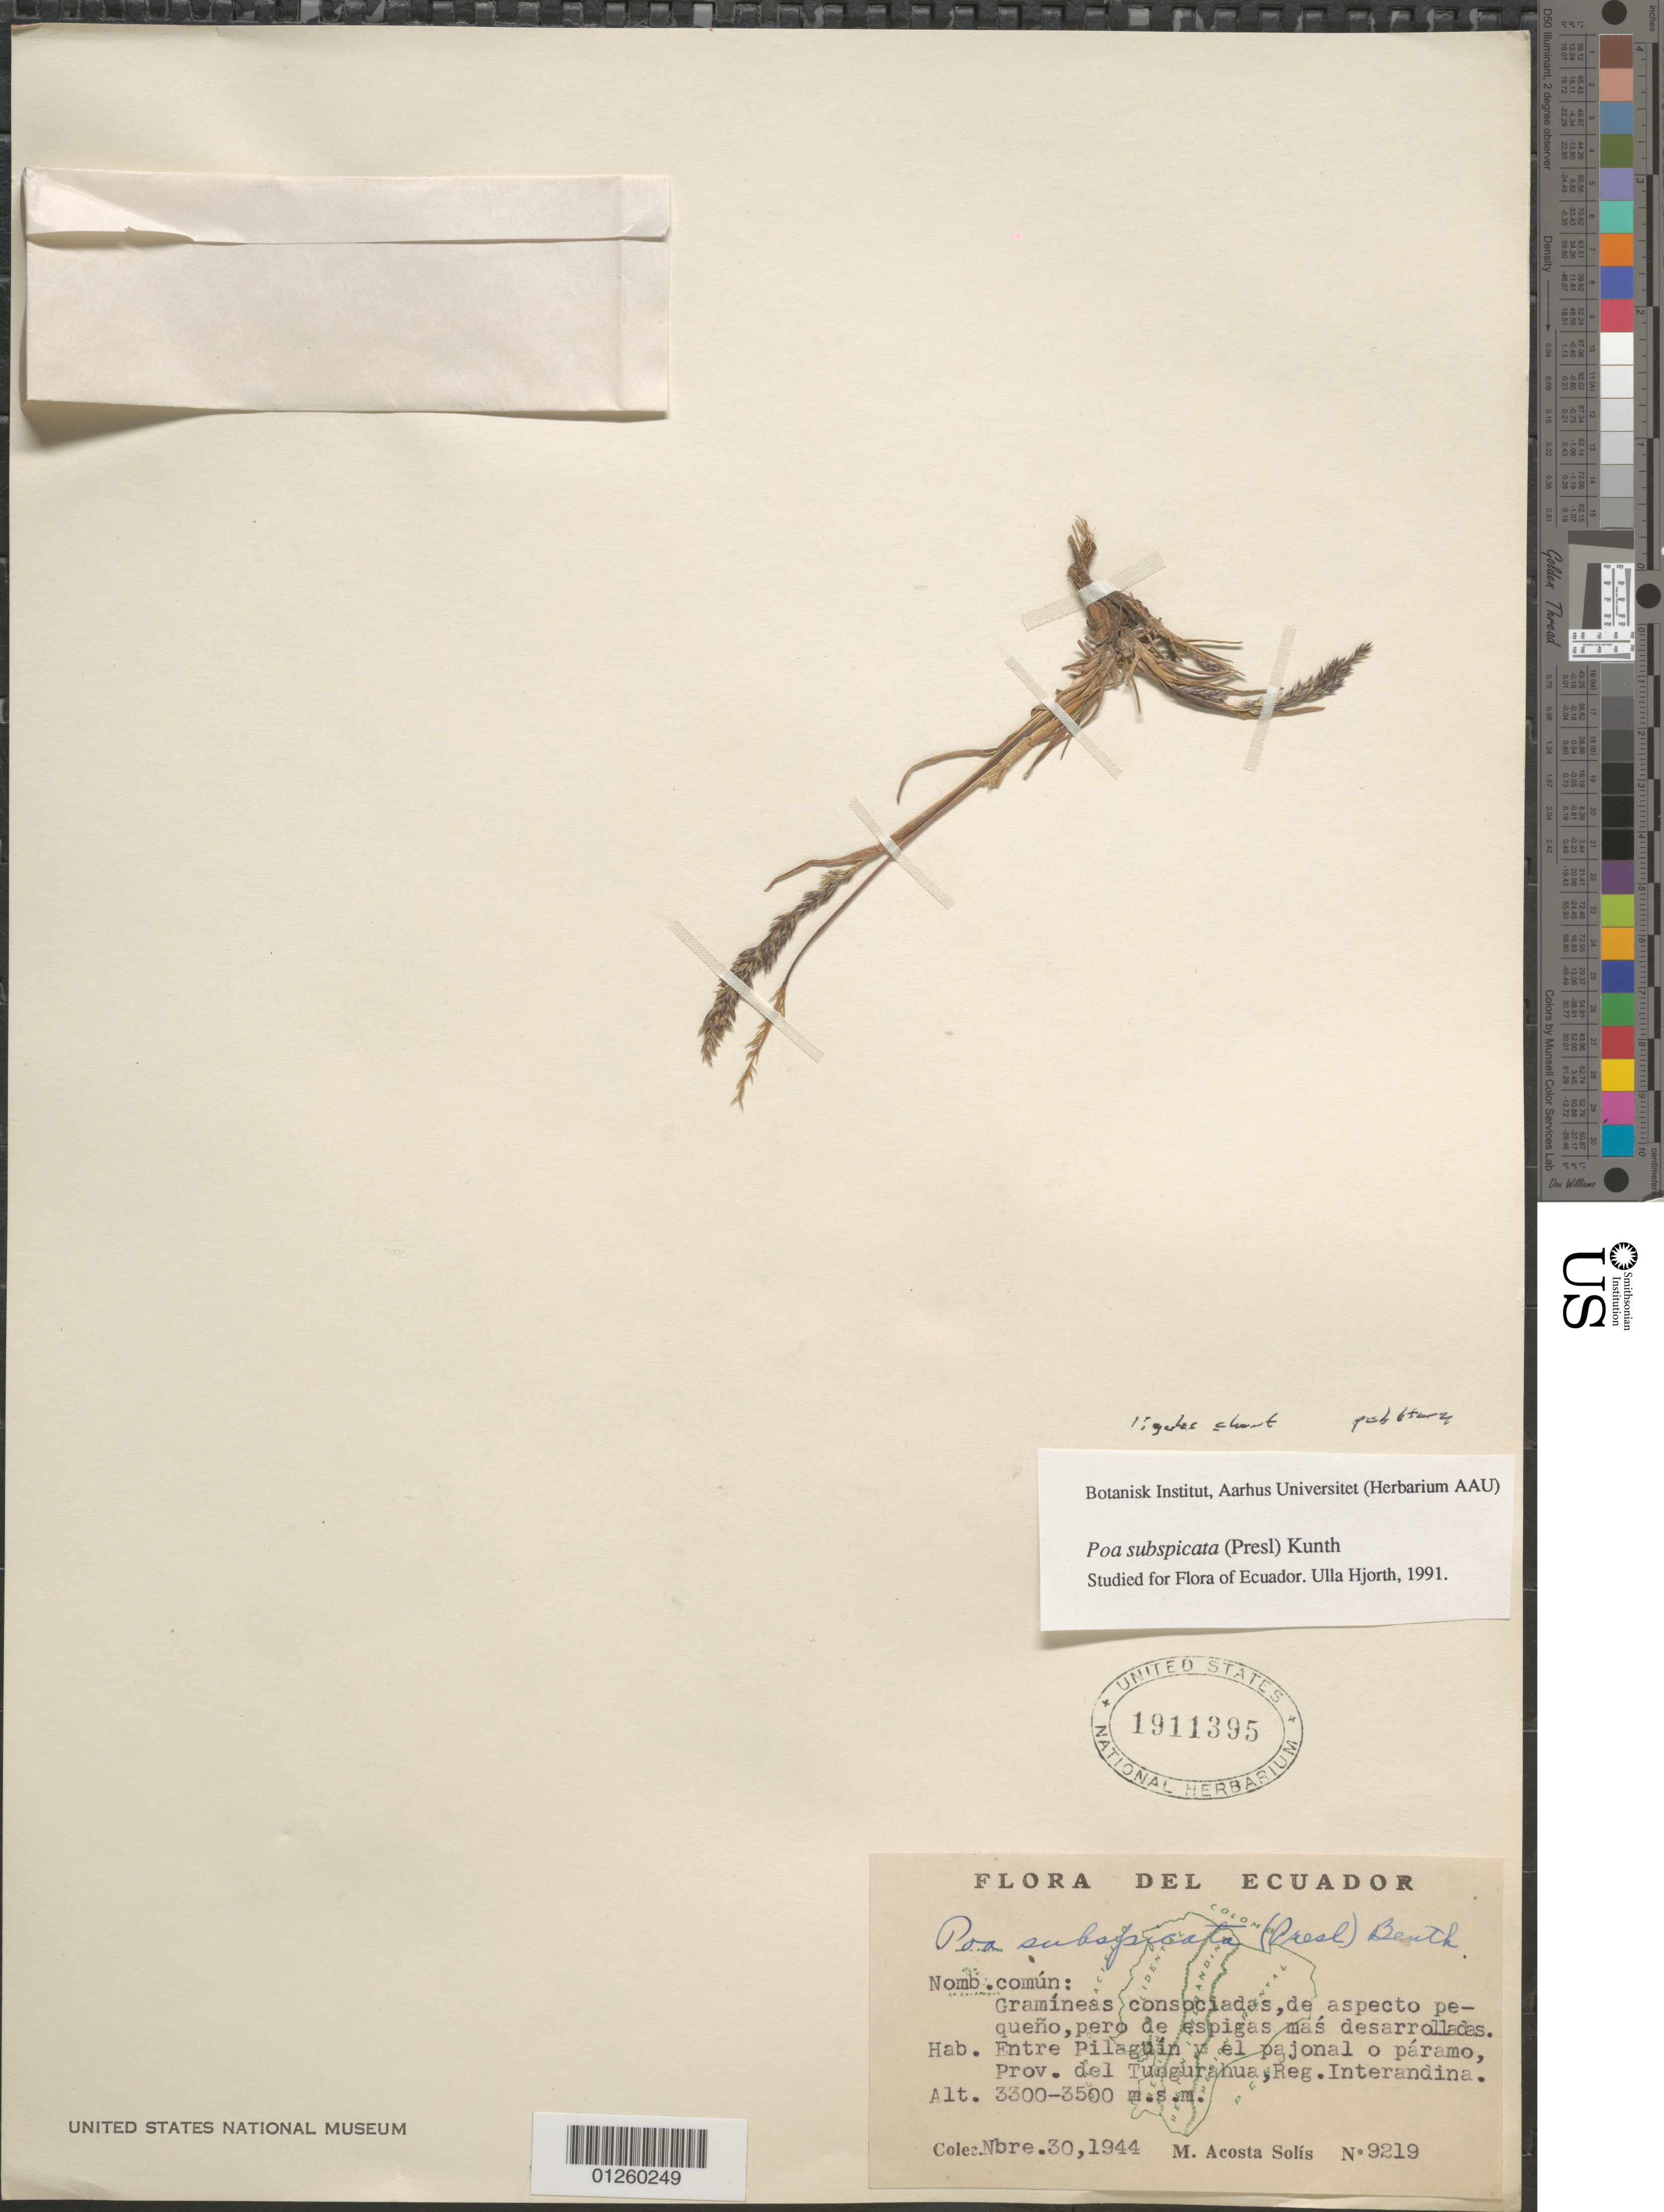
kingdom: Plantae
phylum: Tracheophyta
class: Liliopsida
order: Poales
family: Poaceae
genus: Poa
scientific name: Poa subspicata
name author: (J. Presl) Kunth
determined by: Soreng, Robert J., Research Associate (BOT), Smithsonian Institution - National Museum of Natural History (UNITED STATES)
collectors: M. Acosta Solis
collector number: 9219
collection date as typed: Nbre. 3o, 1944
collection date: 1944-11-30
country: Ecuador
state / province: Tungurahua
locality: Entre el Pilaguin y el pajonal o paramo, Reg. interandina.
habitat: gramineas consociadas, de aspecto pequeno, pero de espigas mas desarrolladas.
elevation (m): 3300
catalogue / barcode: US 1911395